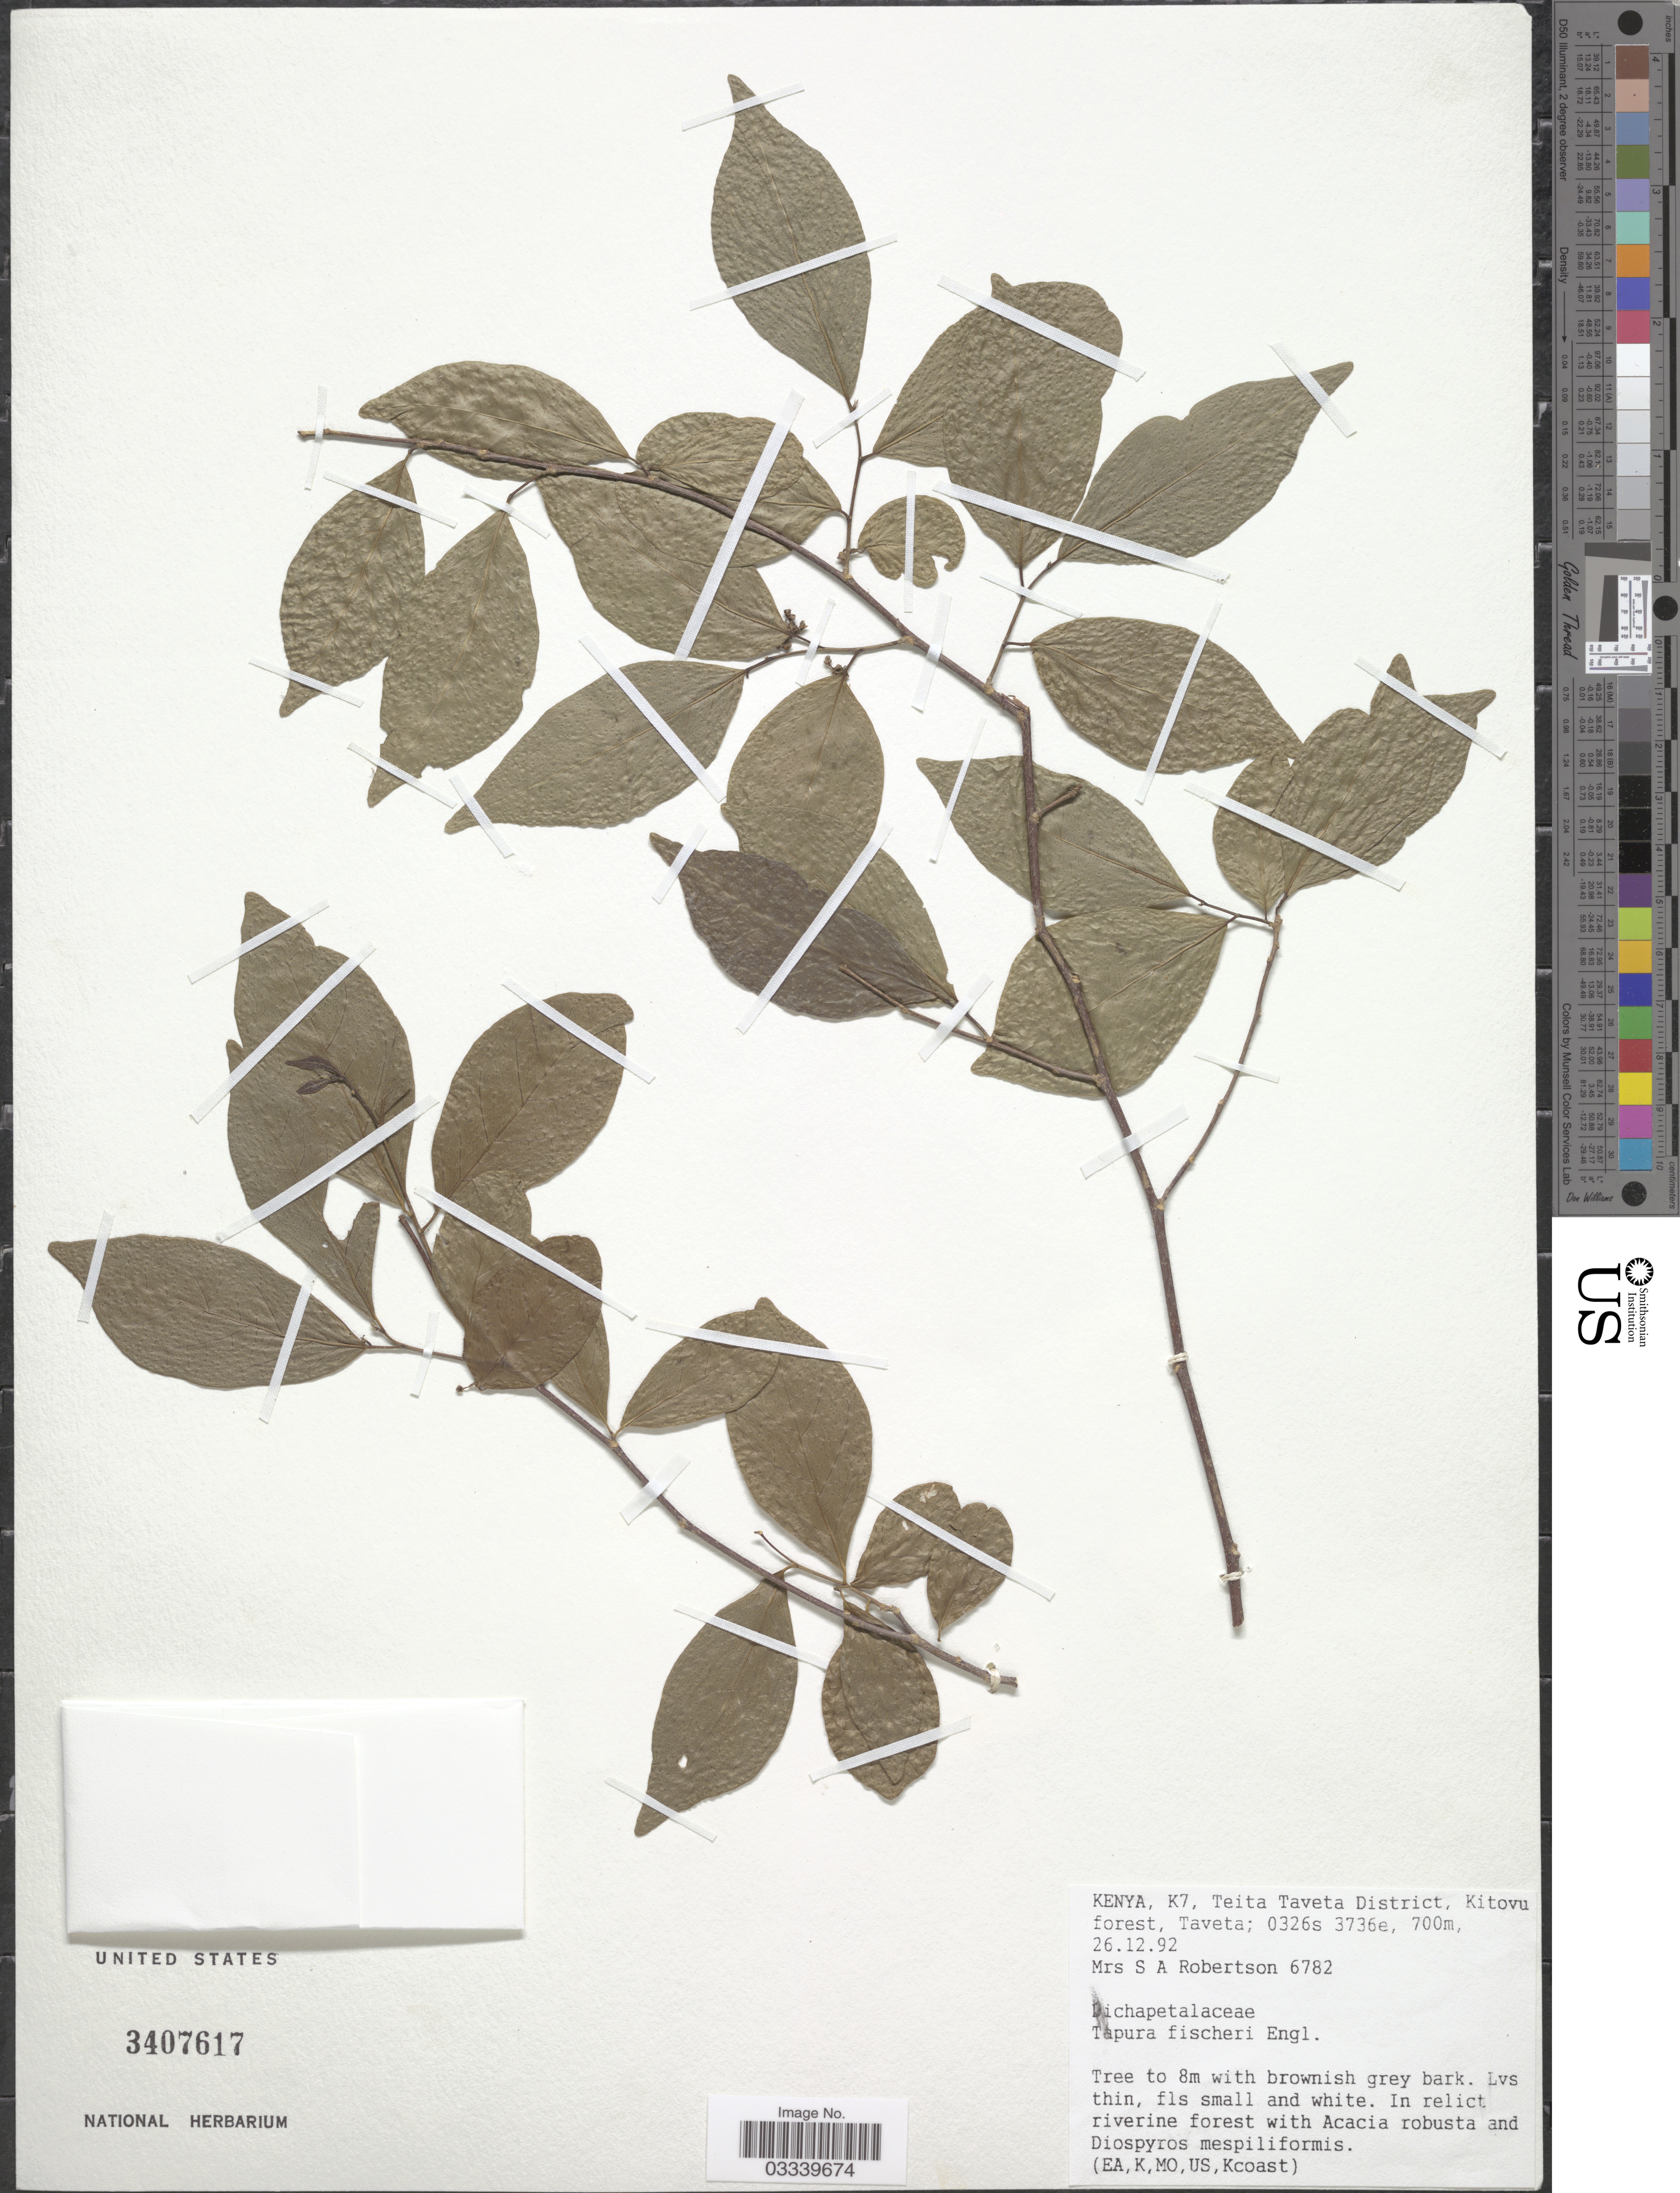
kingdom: Plantae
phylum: Tracheophyta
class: Magnoliopsida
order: Malpighiales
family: Dichapetalaceae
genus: Tapura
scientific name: Tapura fischeri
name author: Engl.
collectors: S. Robertson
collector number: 6782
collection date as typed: Transcribed d/m/y: 26/12/92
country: Kenya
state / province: Taita Taveta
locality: K7, Teita Taveta District, Kitovu forest, Taveta.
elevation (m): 700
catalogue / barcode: US 3407617